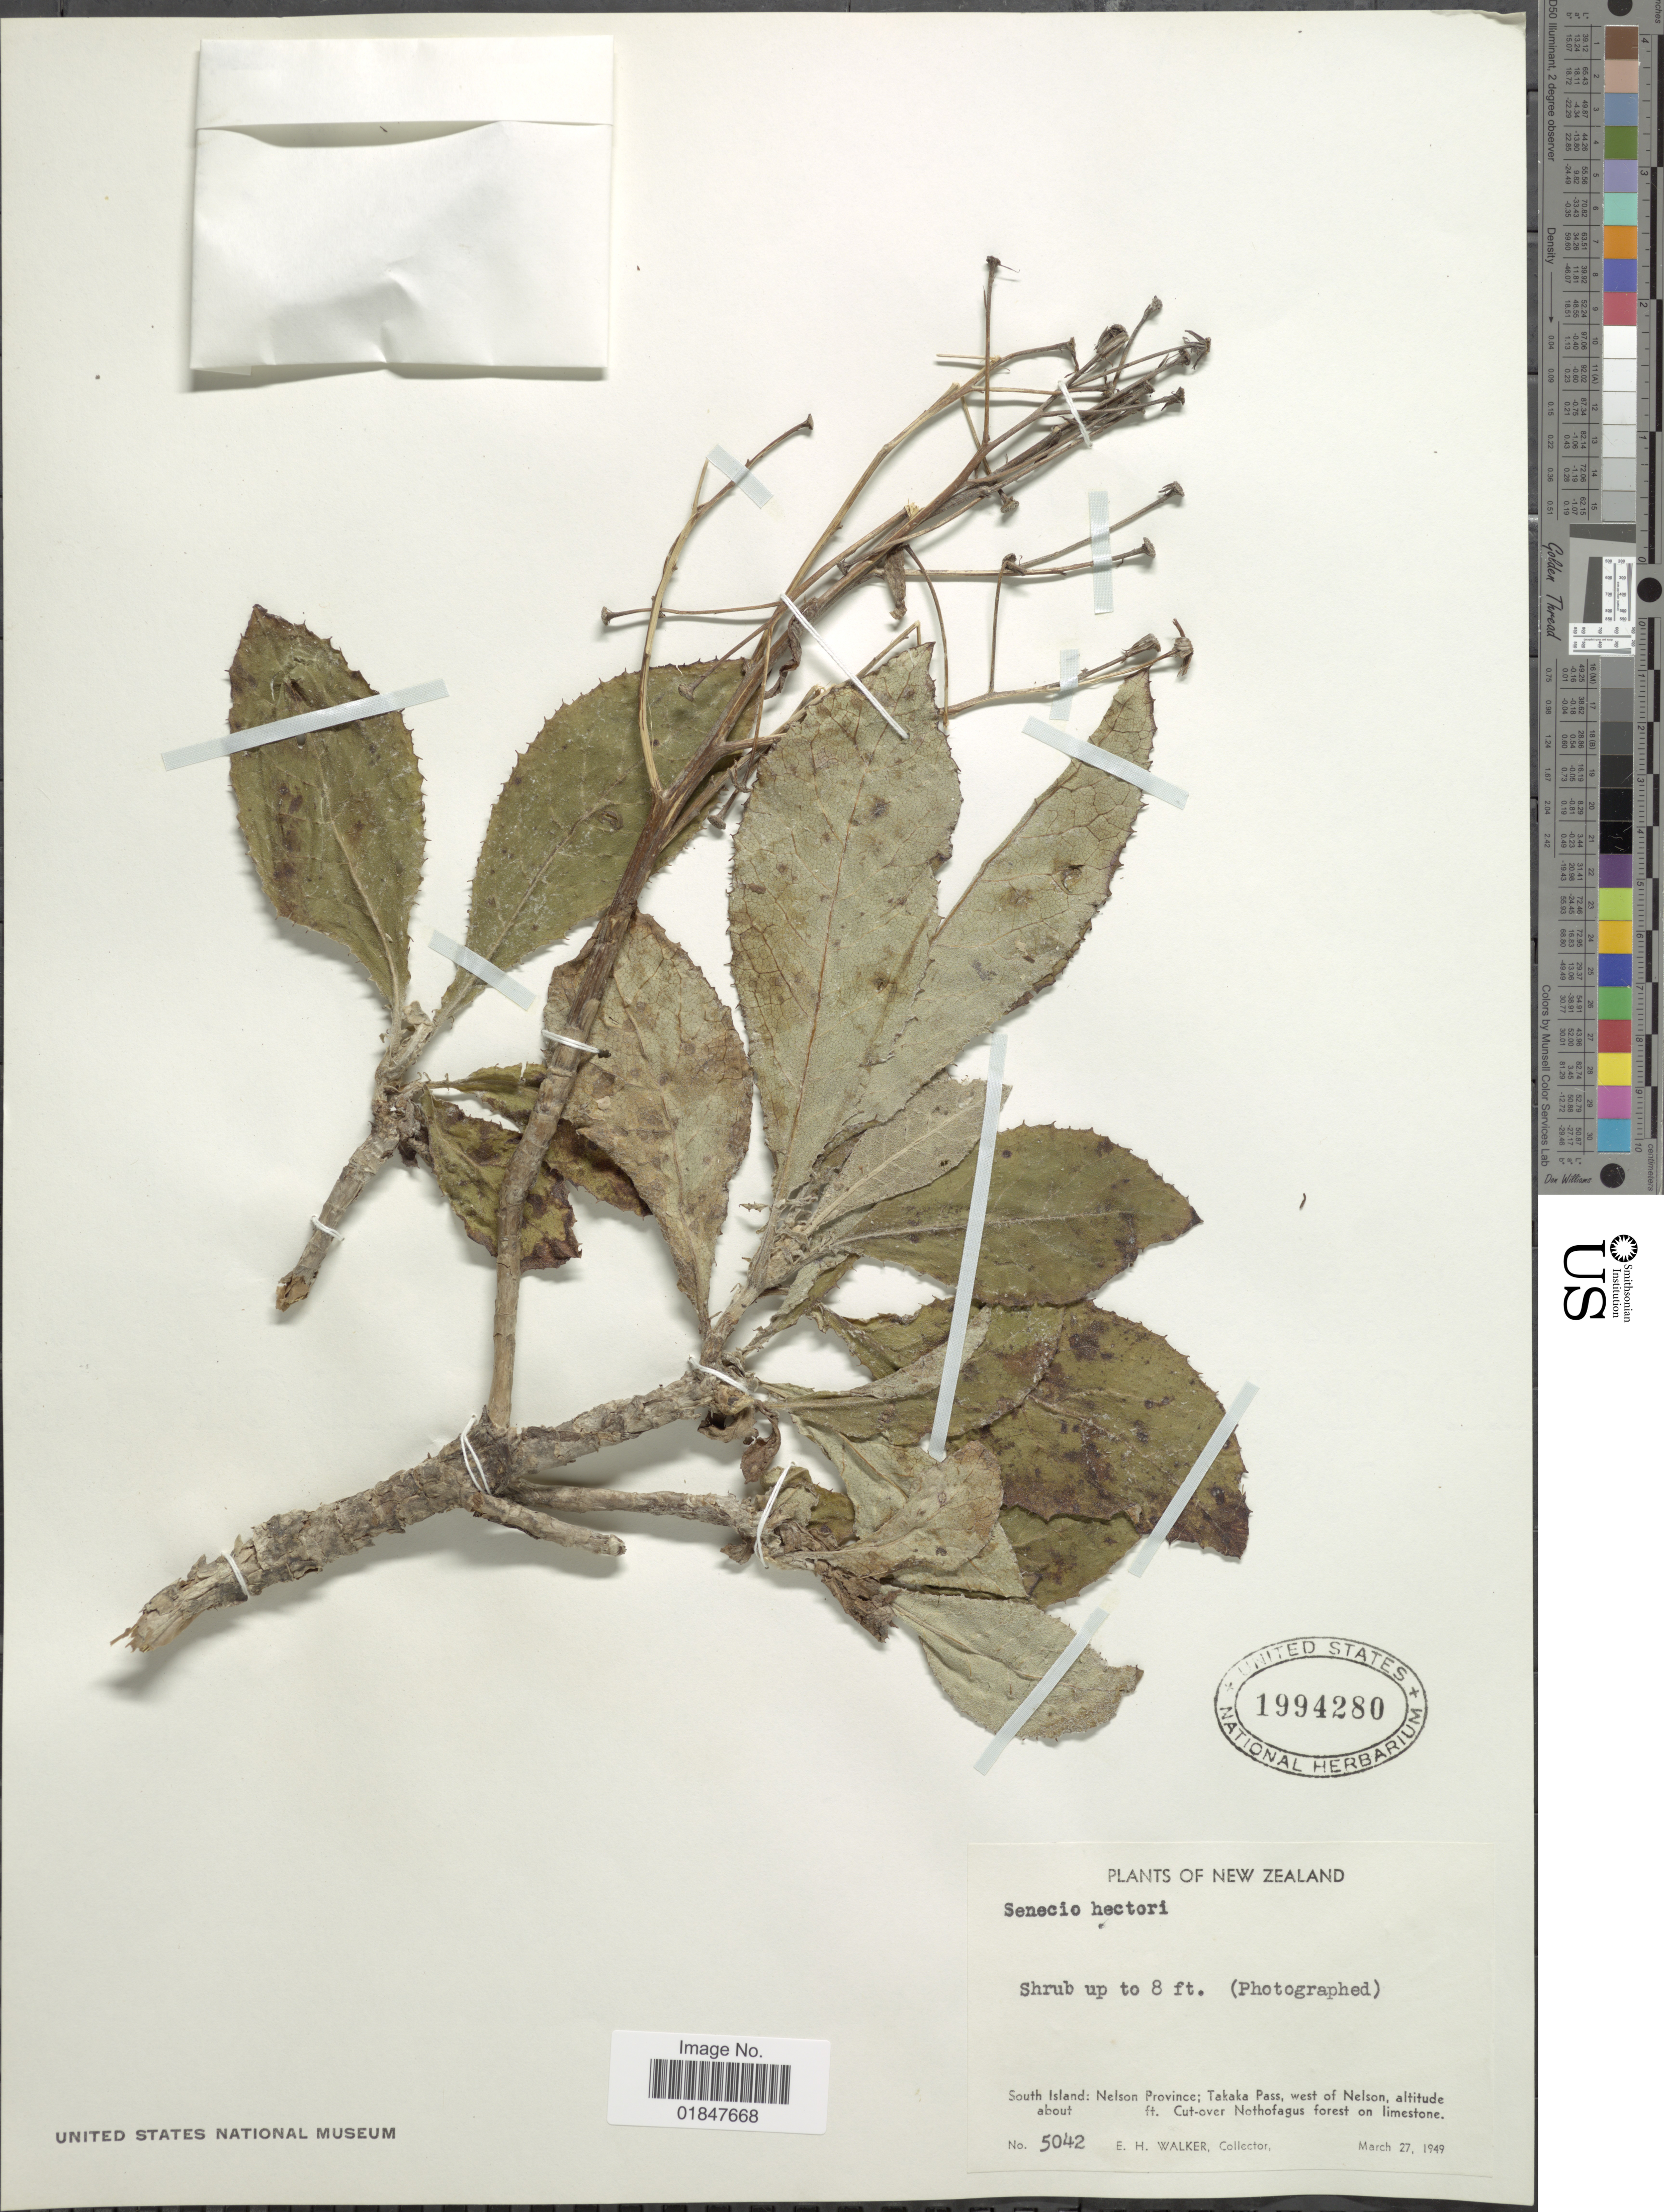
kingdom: Plantae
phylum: Tracheophyta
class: Magnoliopsida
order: Asterales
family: Asteraceae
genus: Brachyglottis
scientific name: Brachyglottis hectori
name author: (Buchanan) B. Nord.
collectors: E. H. Walker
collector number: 5042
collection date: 1949-03-27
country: New Zealand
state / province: Nelson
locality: South Island: Takaka Pass, west of Nelson, Cut-over Nothofagus forest on limestone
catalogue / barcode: US 1994280